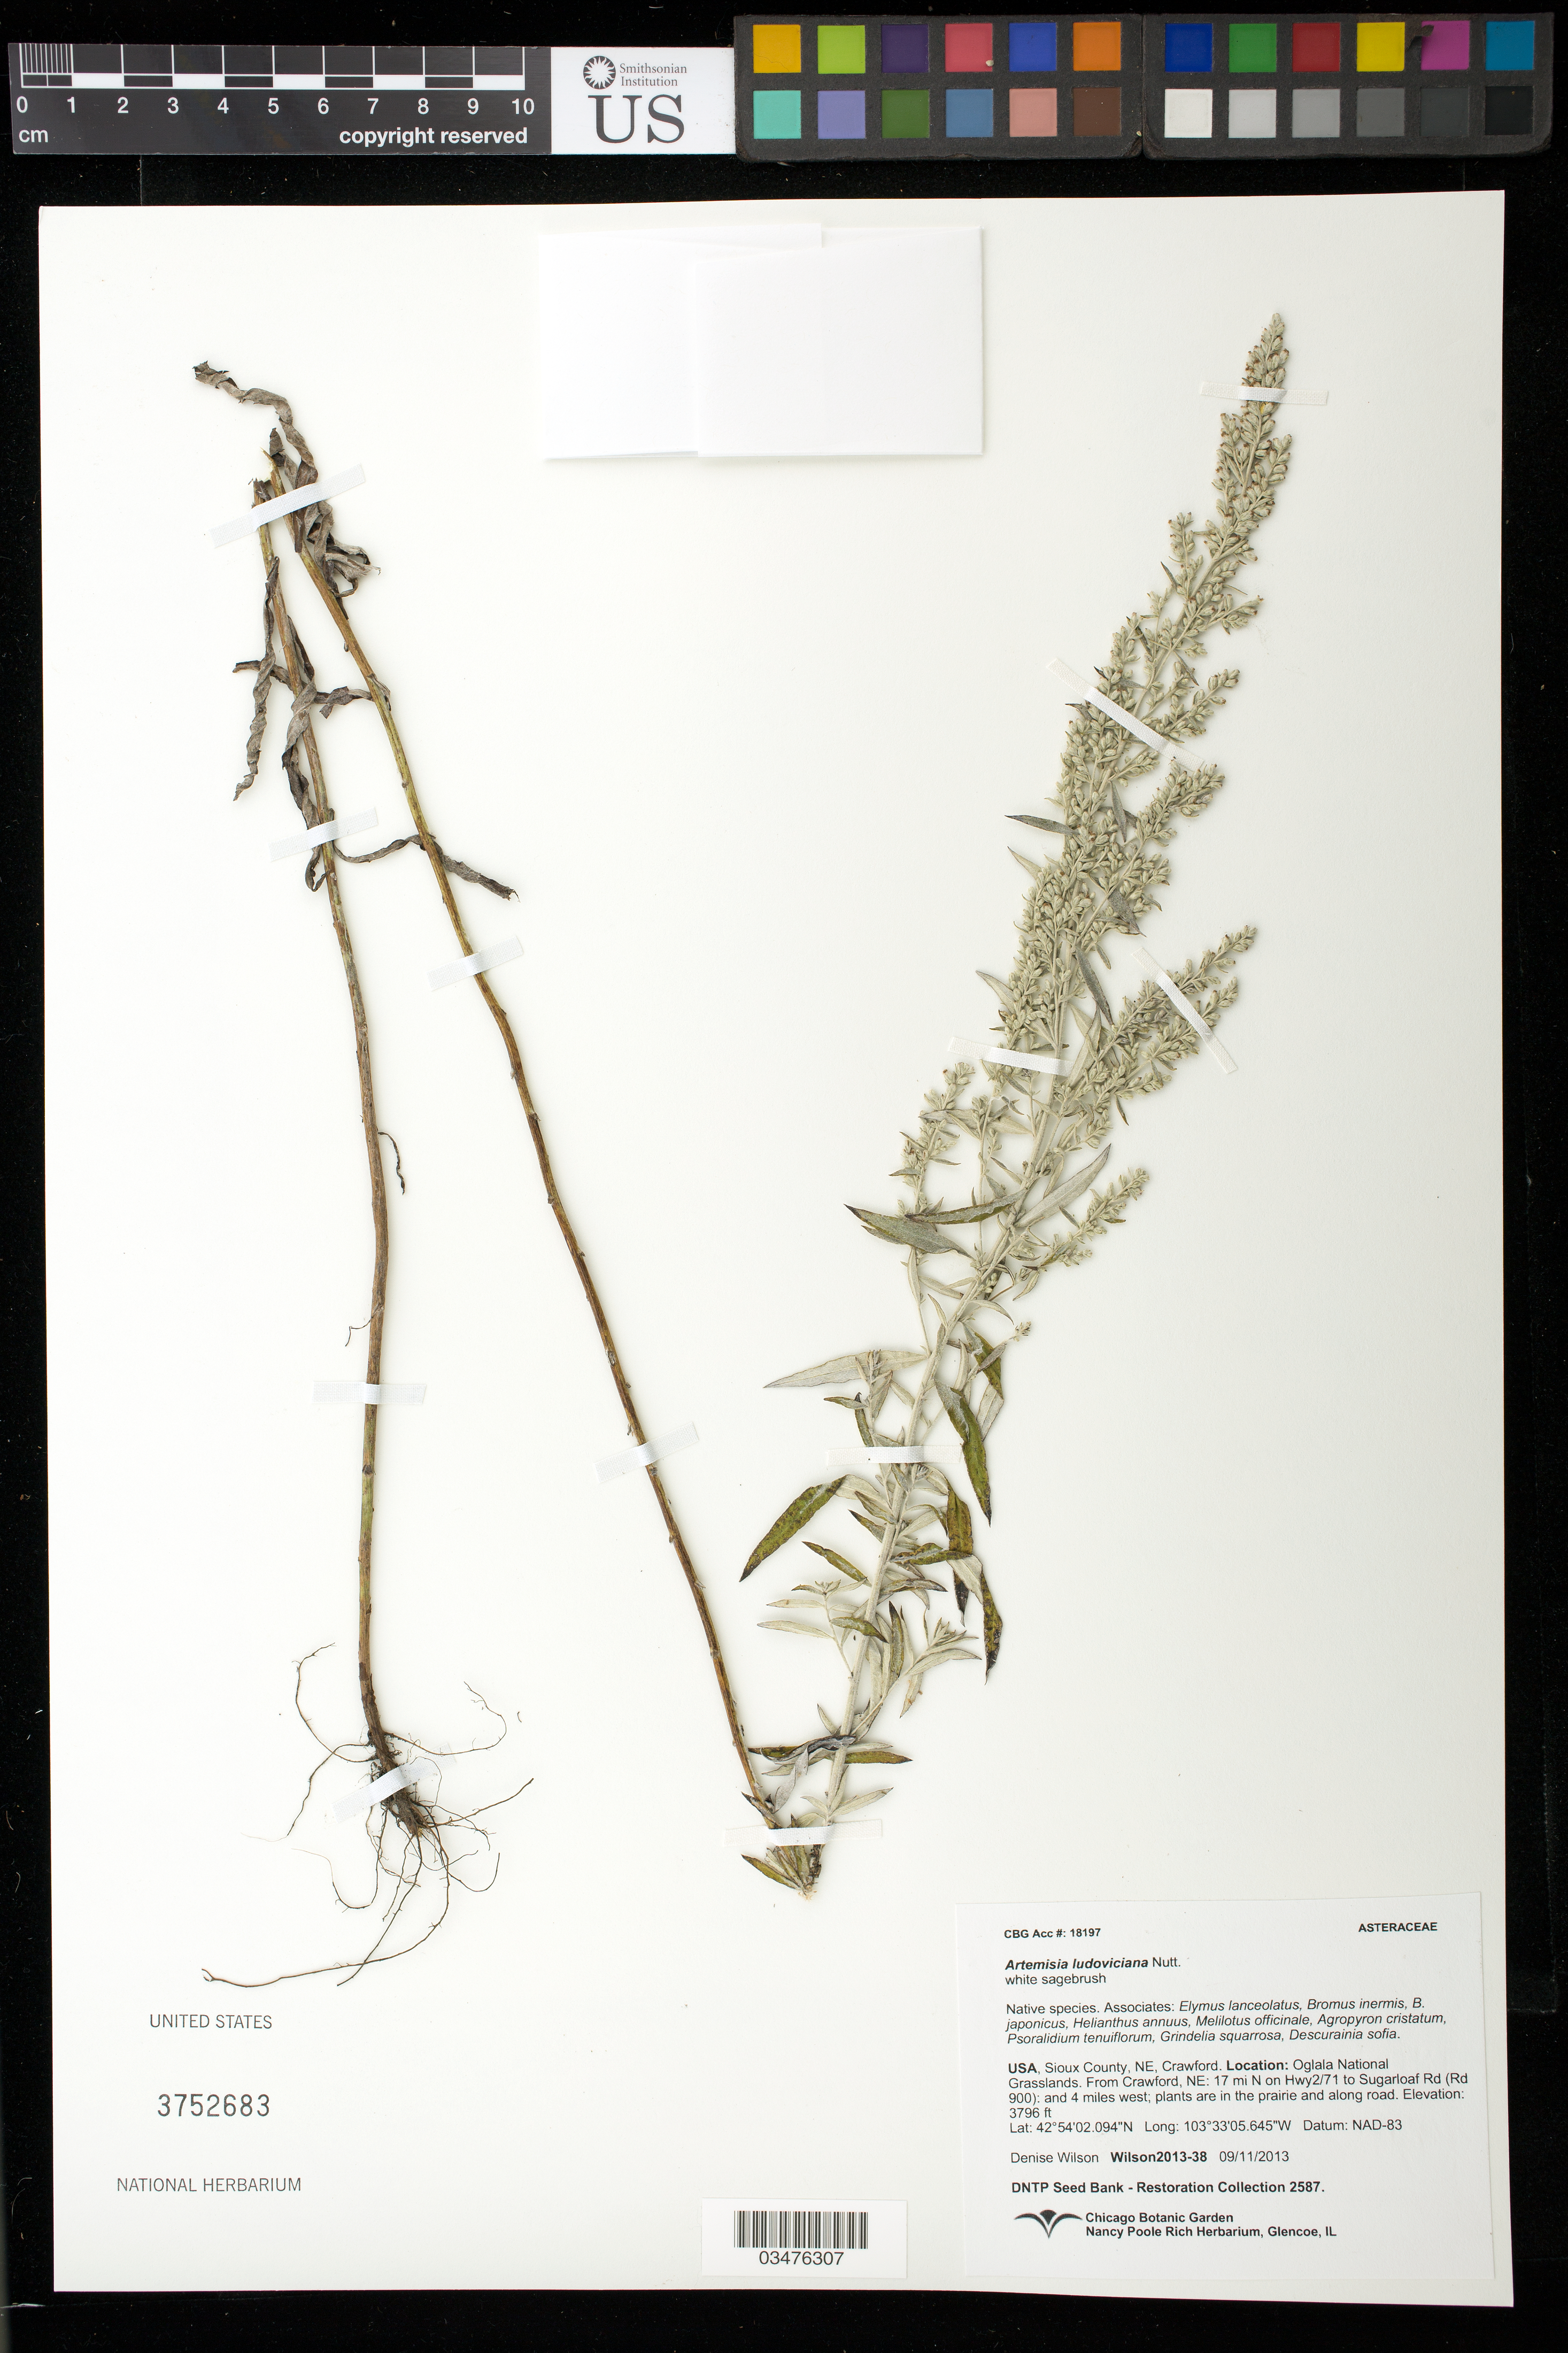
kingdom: Plantae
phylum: Tracheophyta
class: Magnoliopsida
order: Asterales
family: Asteraceae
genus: Artemisia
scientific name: Artemisia ludoviciana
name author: Nutt.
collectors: D. Wilson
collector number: Wilson2013-38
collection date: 2013-09-11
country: United States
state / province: Nebraska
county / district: Sioux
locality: Oglala National Grasslands.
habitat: With Bromus inermis, Helianthus annuus, Grindelia squarrosa, ect.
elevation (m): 1157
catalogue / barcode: US 3752683